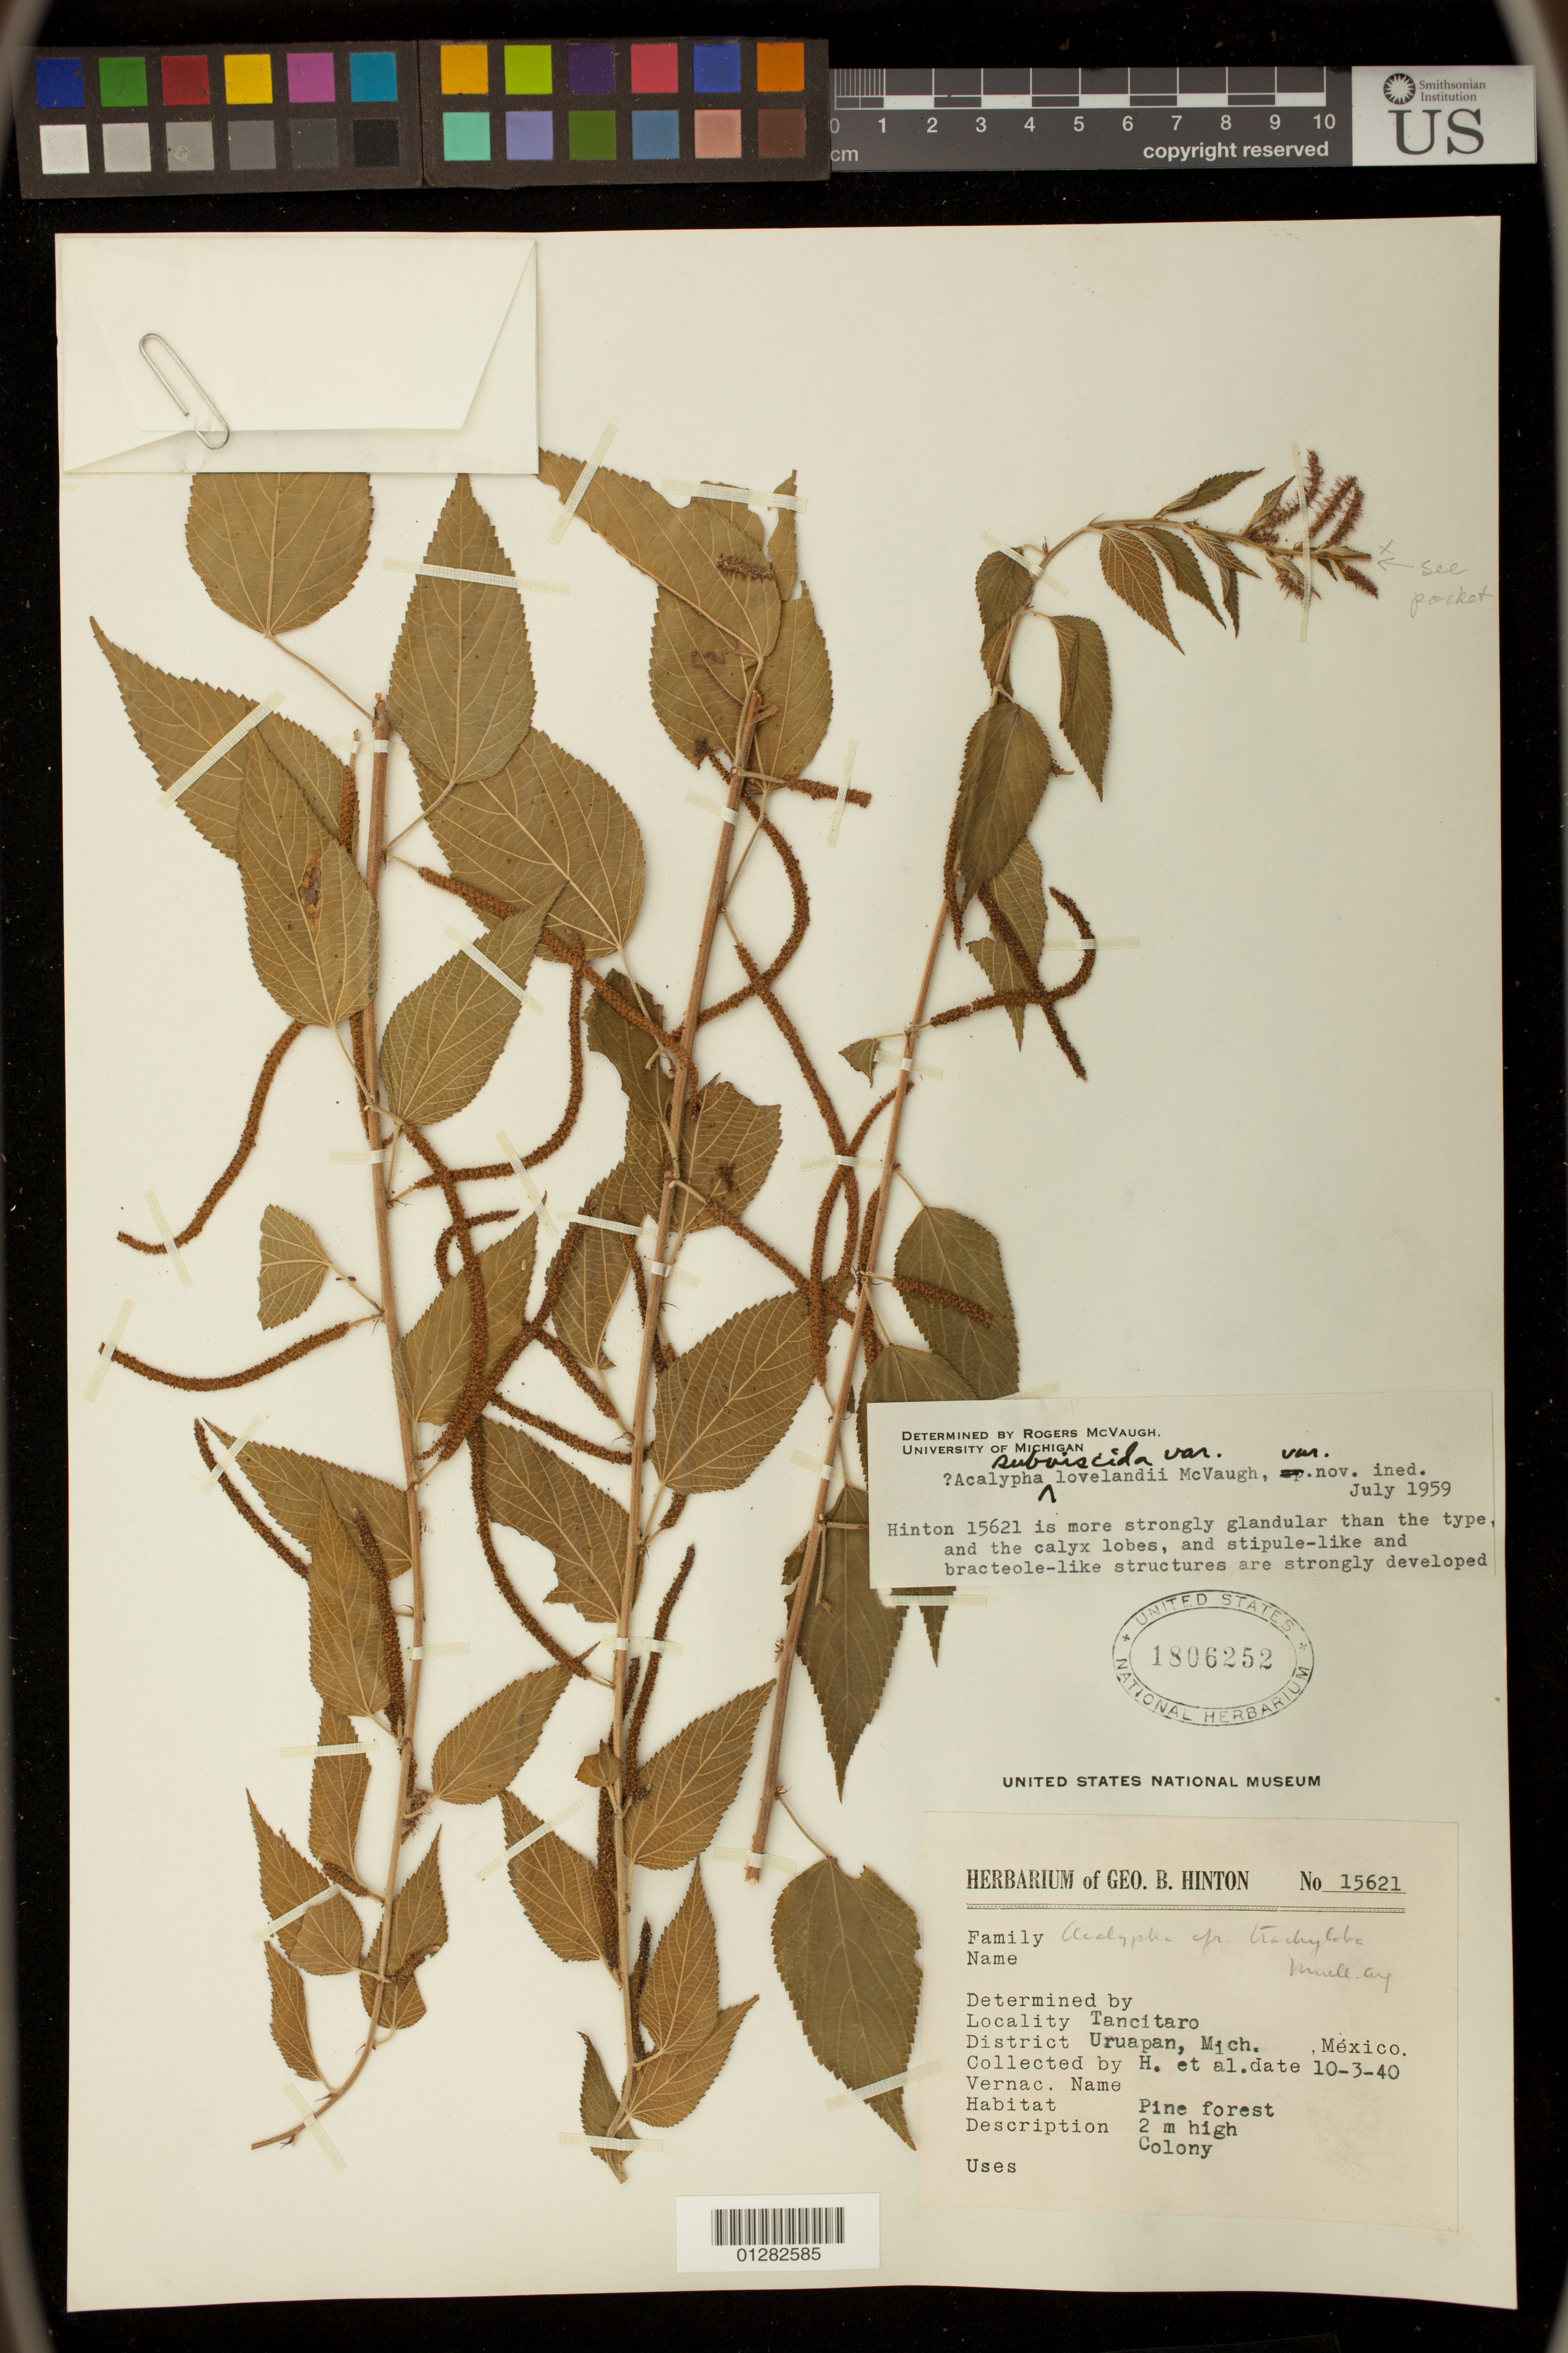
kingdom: Plantae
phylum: Tracheophyta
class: Magnoliopsida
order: Malpighiales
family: Euphorbiaceae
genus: Acalypha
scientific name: Acalypha subviscida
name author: S. Watson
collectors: G. F. Freytag & J. Baxter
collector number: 15621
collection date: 1940-03-10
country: Mexico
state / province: Michoacán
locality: Tancitaro, Uruapan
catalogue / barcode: US 1806252